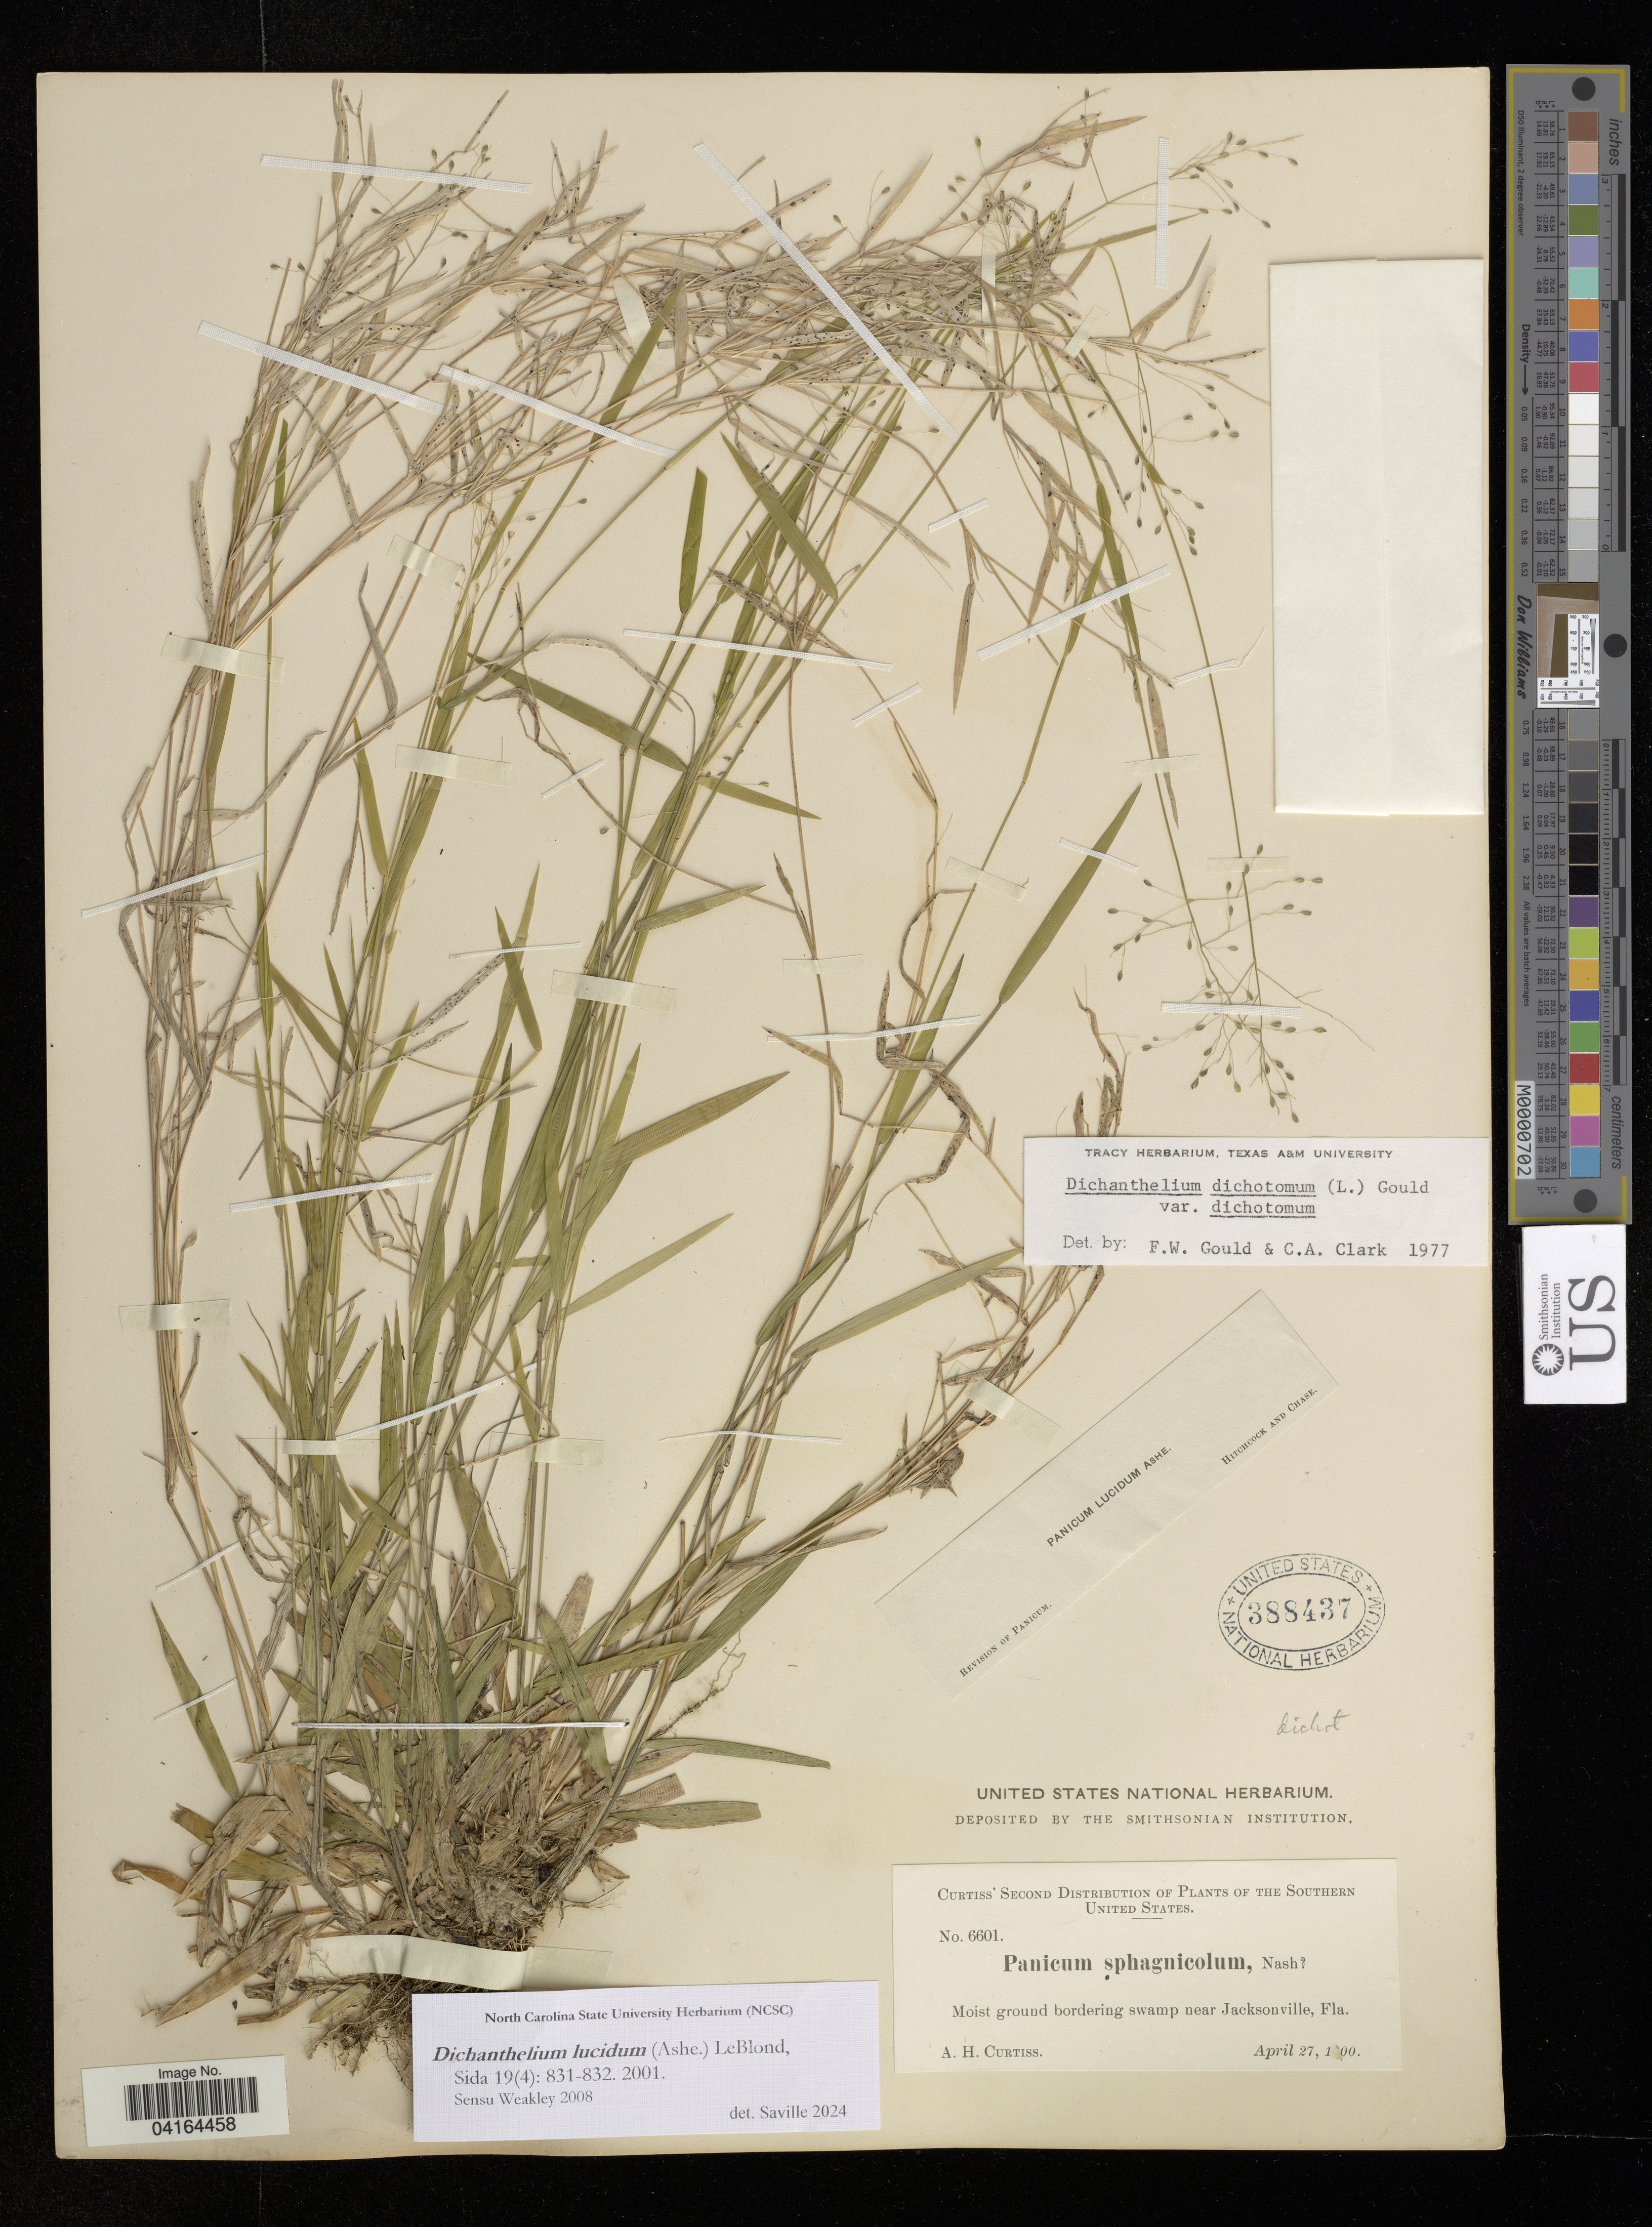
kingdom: Plantae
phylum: Tracheophyta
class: Liliopsida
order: Poales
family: Poaceae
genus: Dichanthelium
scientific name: Dichanthelium lucidum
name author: (Ashe) LeBlond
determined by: Saville, A. C., (NCSC), North Carolina State University (UNITED STATES)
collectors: A. H. Curtiss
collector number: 6601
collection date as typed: APR 27 1?00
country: United States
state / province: Florida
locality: Near Jacksonville.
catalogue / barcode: US 388437